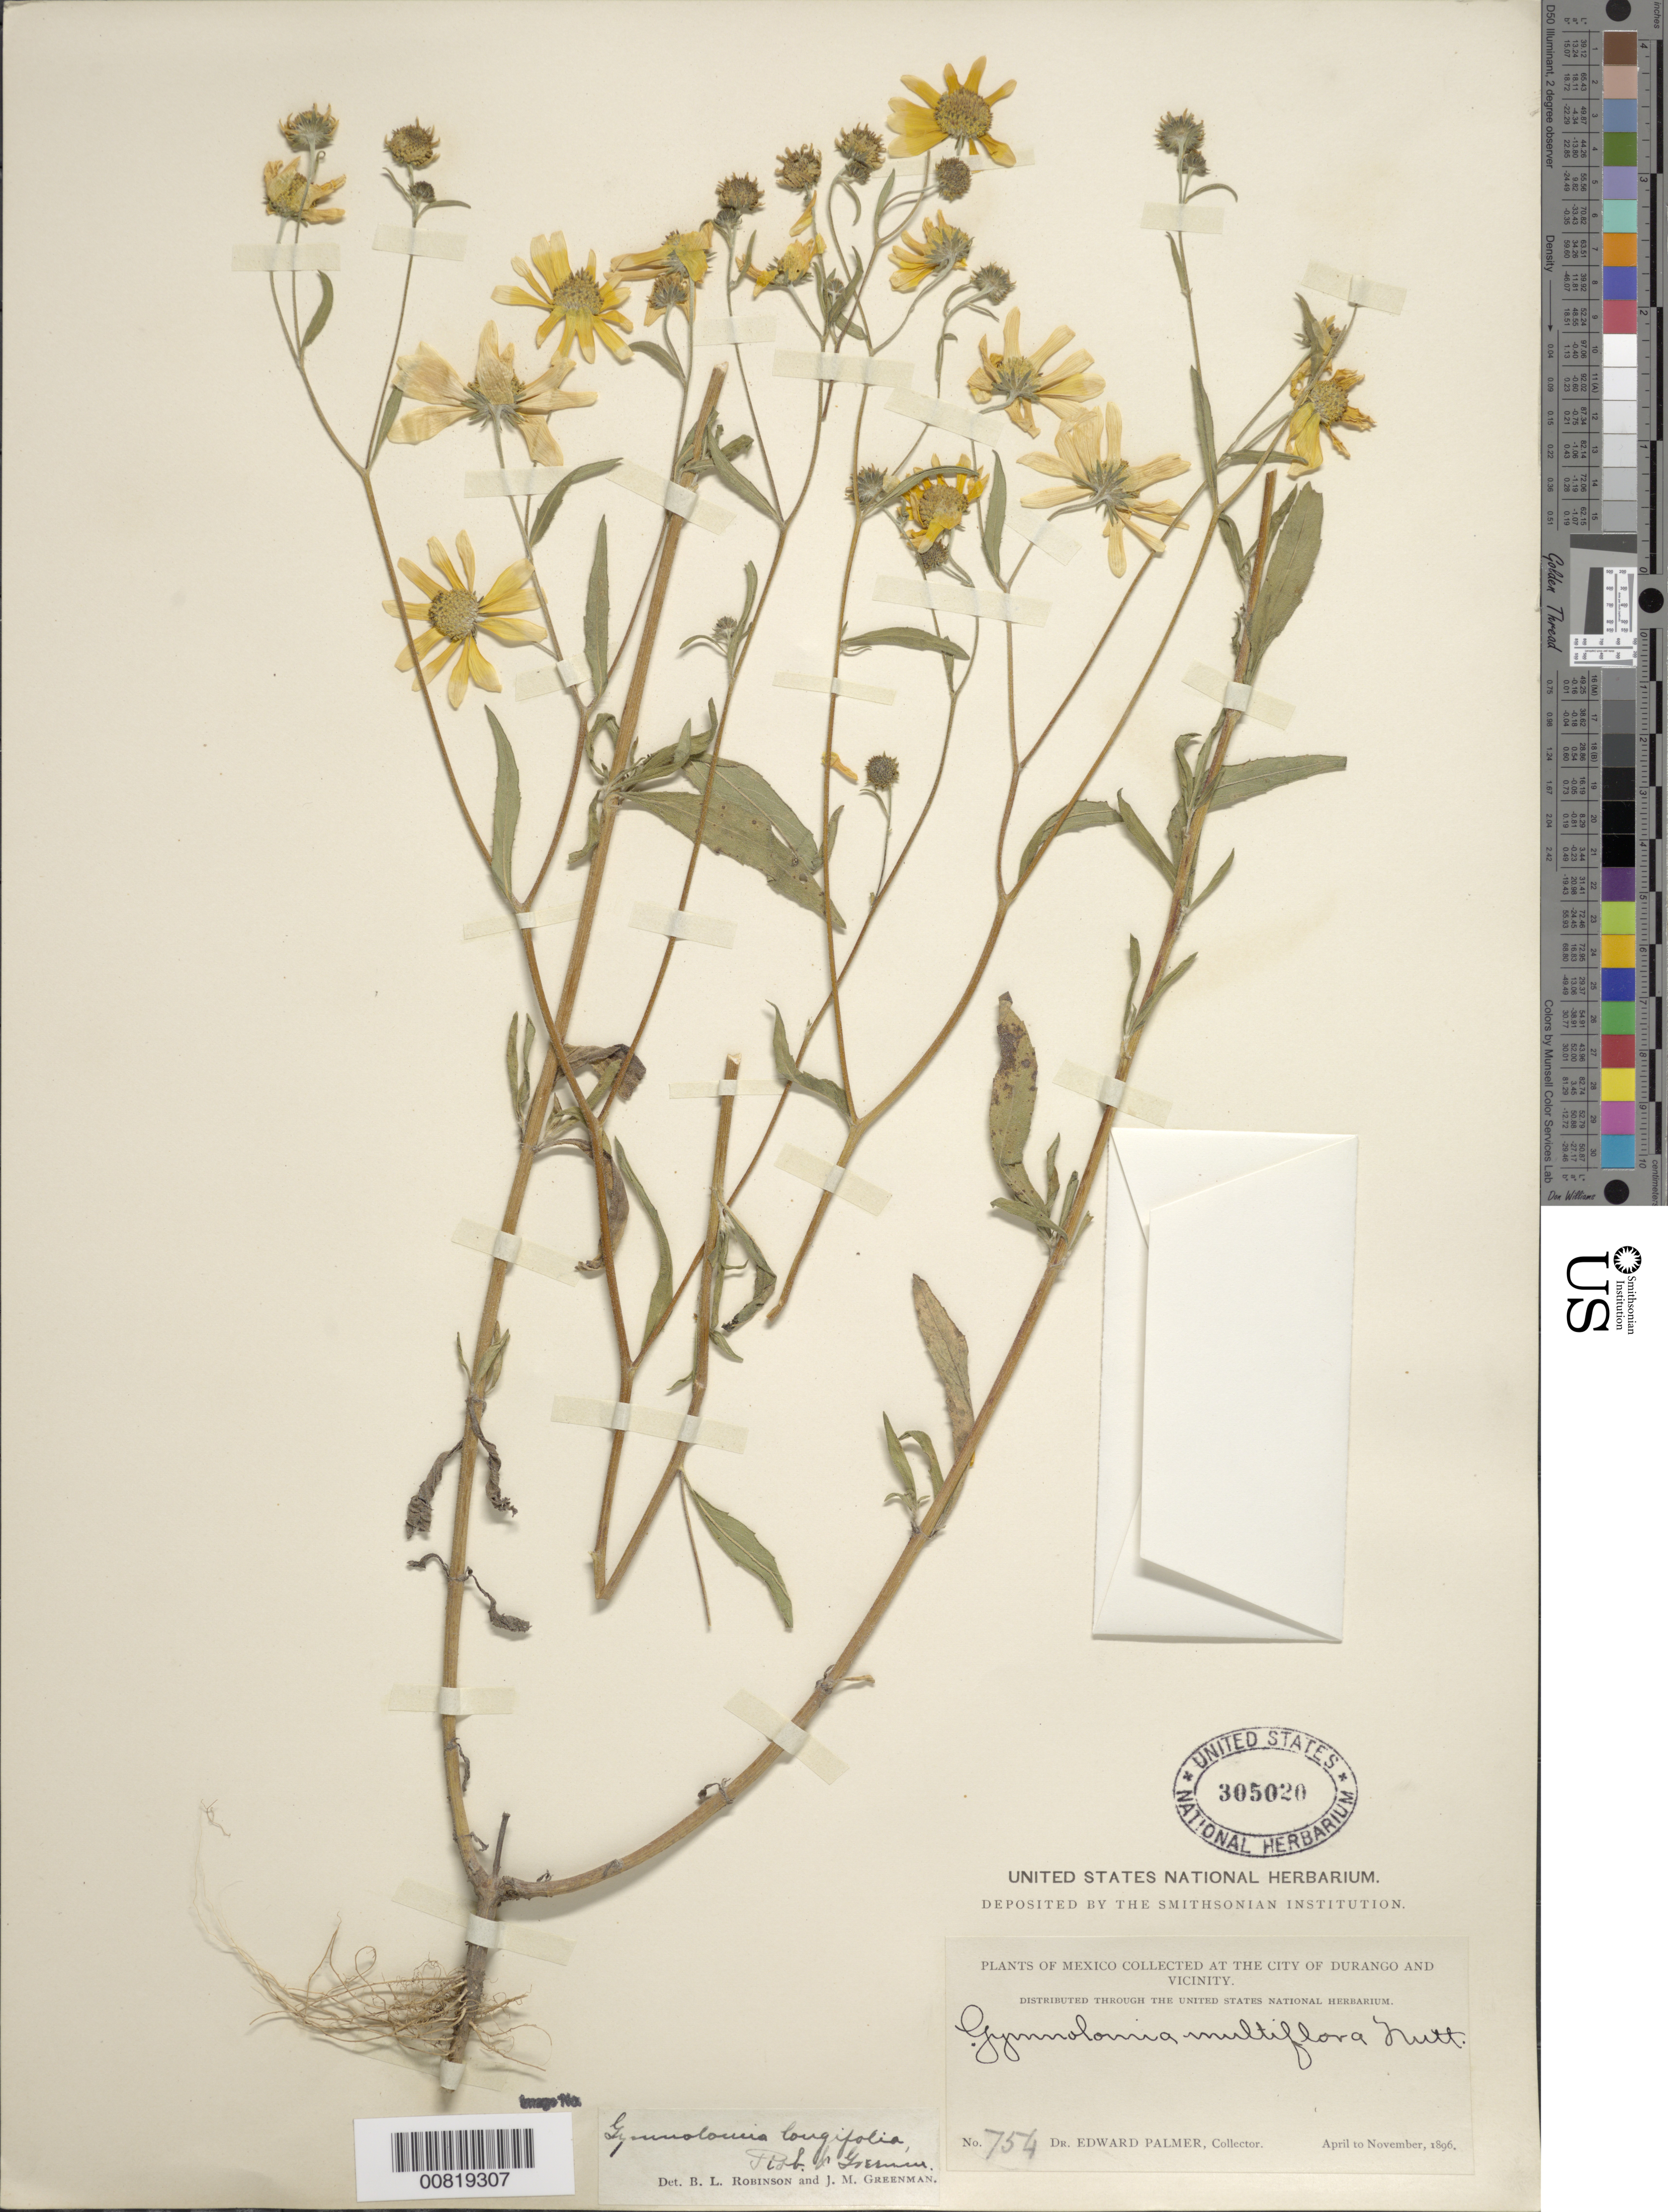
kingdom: Plantae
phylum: Tracheophyta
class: Magnoliopsida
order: Asterales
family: Asteraceae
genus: Heliomeris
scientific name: Heliomeris longifolia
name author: (B.L. Rob.) Cockerell & Greenm.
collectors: E. Palmer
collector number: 754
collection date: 1896-04/1896-11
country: Mexico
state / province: Durango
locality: At the City of Durango and Vicinity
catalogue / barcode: US 305020